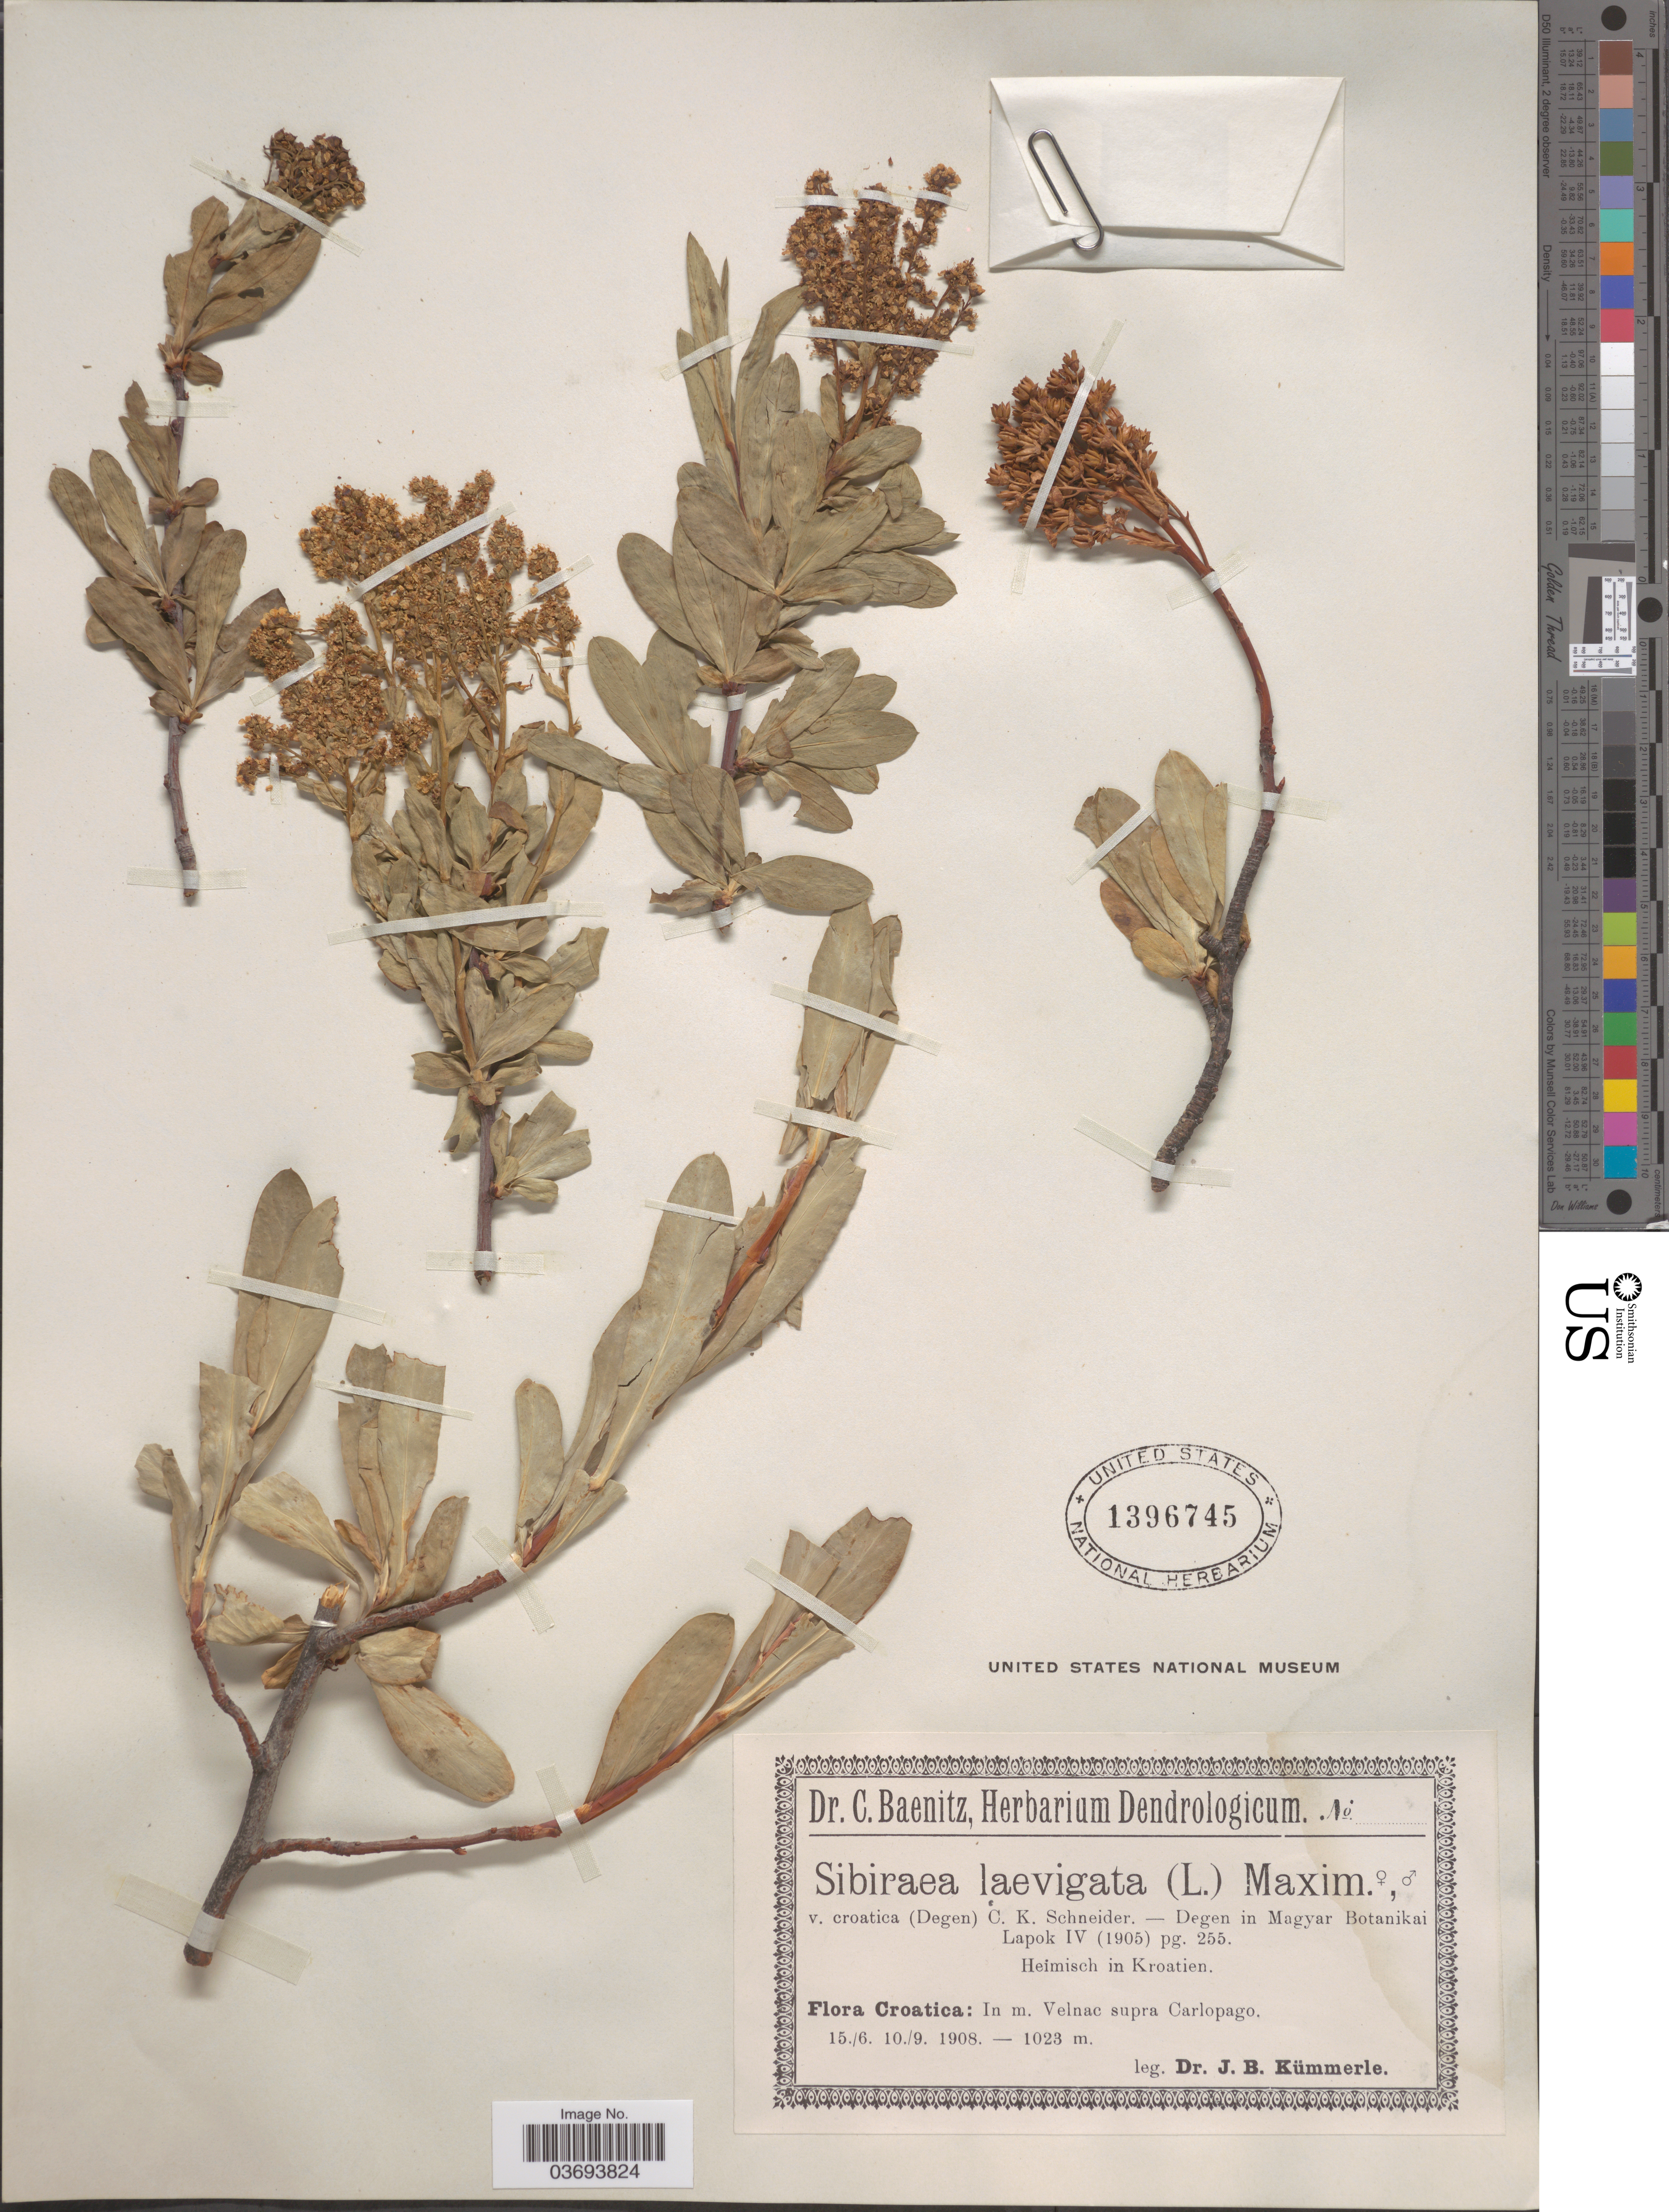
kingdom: Plantae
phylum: Tracheophyta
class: Magnoliopsida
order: Rosales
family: Rosaceae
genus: Sibiraea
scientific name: Sibiraea laevigata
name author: (L.) Maxim.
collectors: J. Kummerle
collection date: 1908-06-15/1908-09-10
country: Croatia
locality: Croatica: In m. Velnac supra Carlopago.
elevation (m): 1023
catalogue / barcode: US 1396745